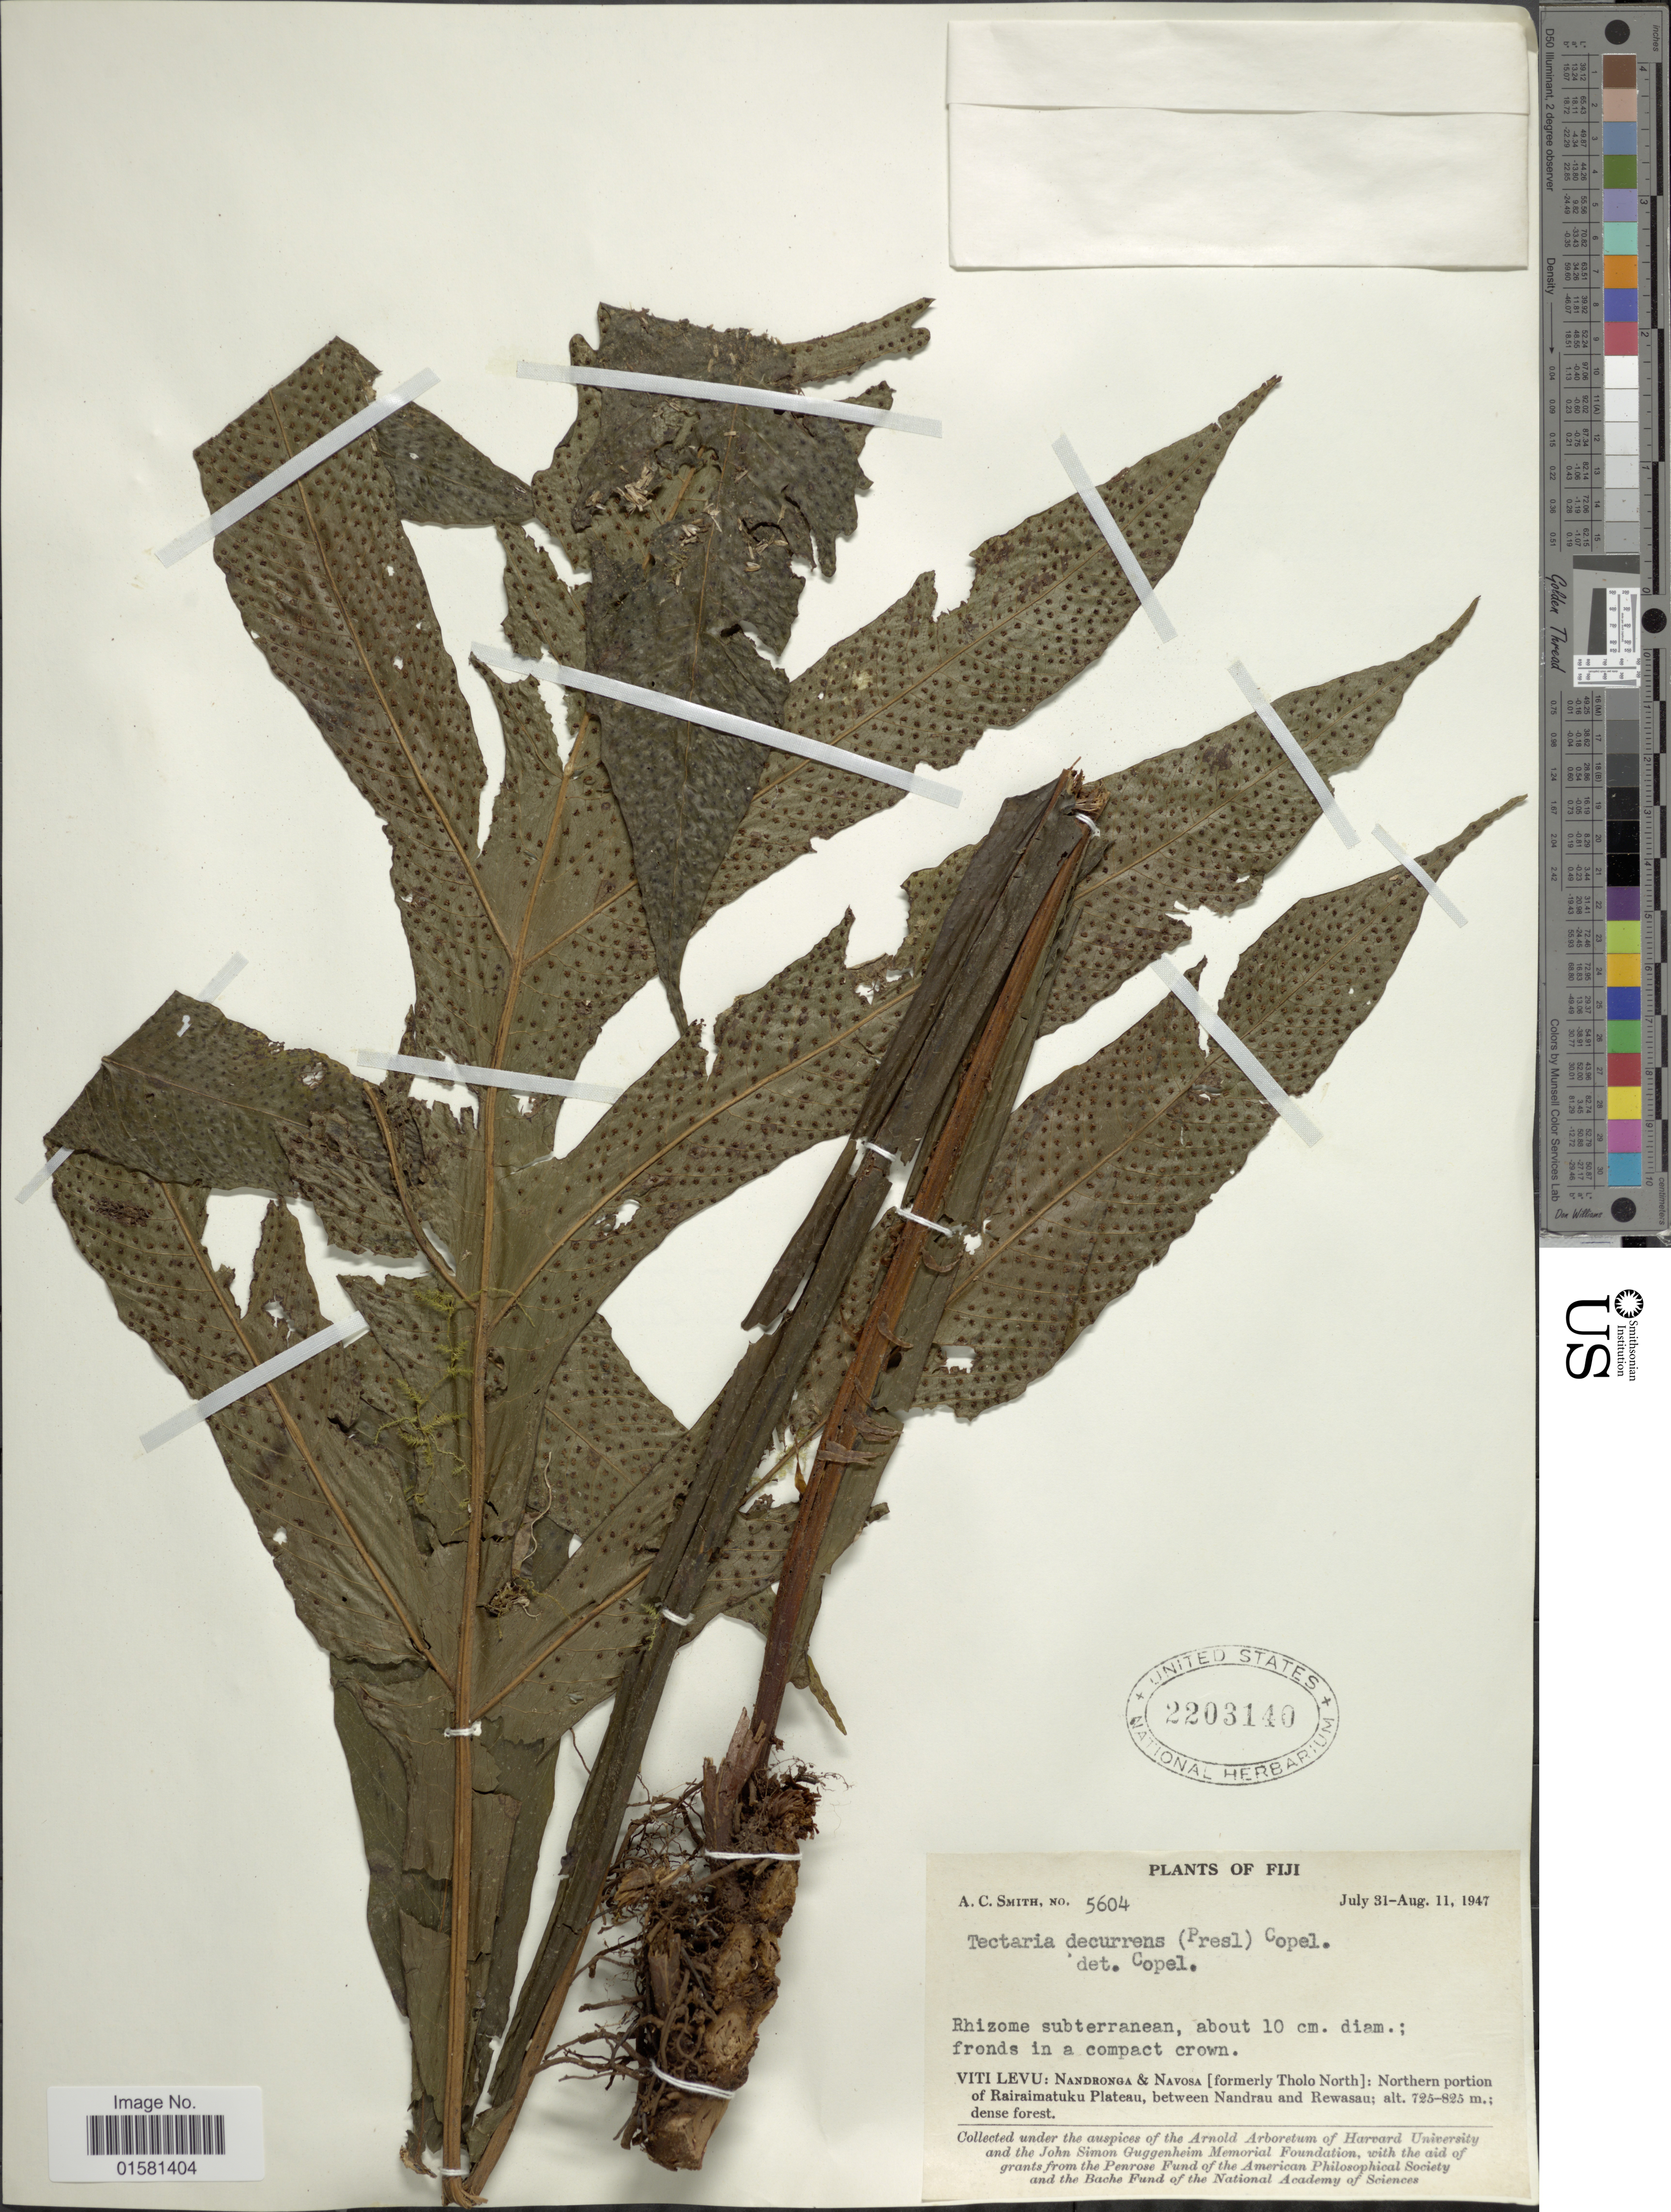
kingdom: Plantae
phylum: Tracheophyta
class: Polypodiopsida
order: Polypodiales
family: Tectariaceae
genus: Tectaria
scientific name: Tectaria decurrens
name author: (Presel.) Copel. in Elmer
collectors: A. C. Smith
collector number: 5604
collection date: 1947-07-31/1947-08-11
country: Fiji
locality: Fiji, Viti Levu: Nandronga & Navosa ( formerly Tholo north): Northern portion of Raraimatuku Plateau, between Nandrau and Rewasau;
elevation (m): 725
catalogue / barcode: US 2203140